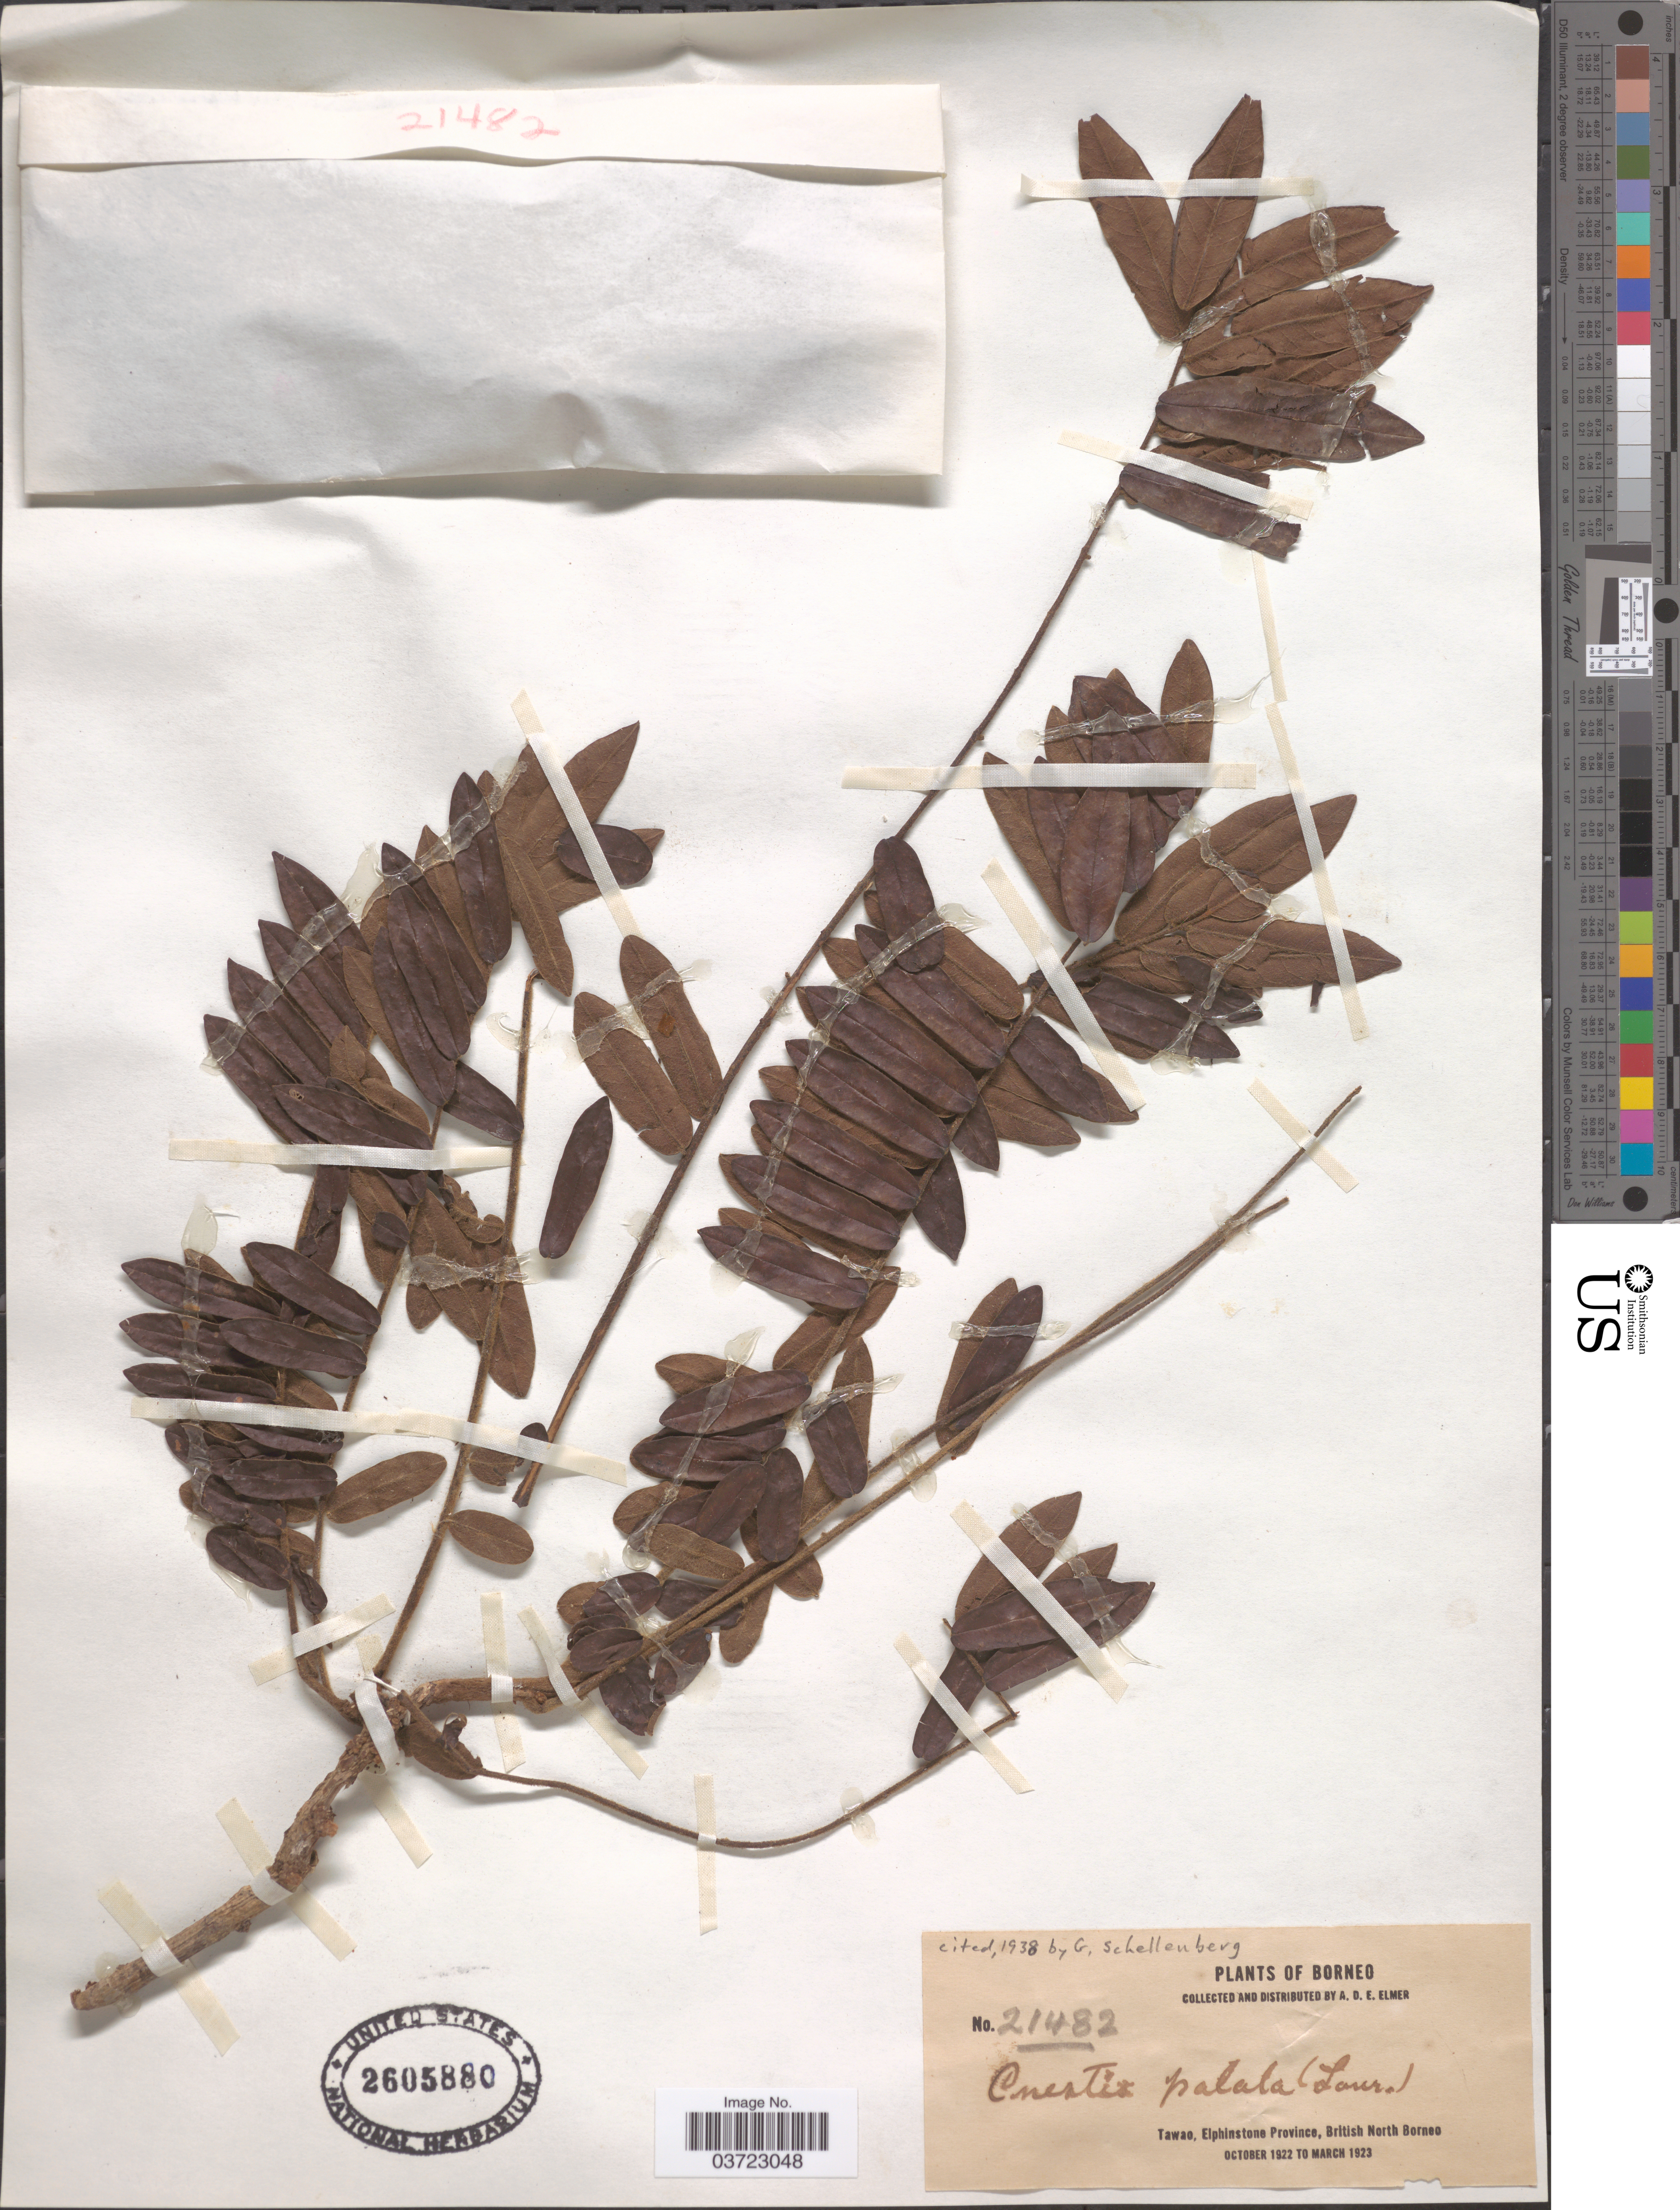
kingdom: Plantae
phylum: Tracheophyta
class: Magnoliopsida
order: Oxalidales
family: Connaraceae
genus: Cnestis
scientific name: Cnestis palala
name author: (Lour.) Merr.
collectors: A. D. E. Elmer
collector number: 21482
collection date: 1922-10/1923-03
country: Malaysia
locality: Borneo. Tawao, Elphinstone Province, British North Borneo.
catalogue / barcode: US 2605880